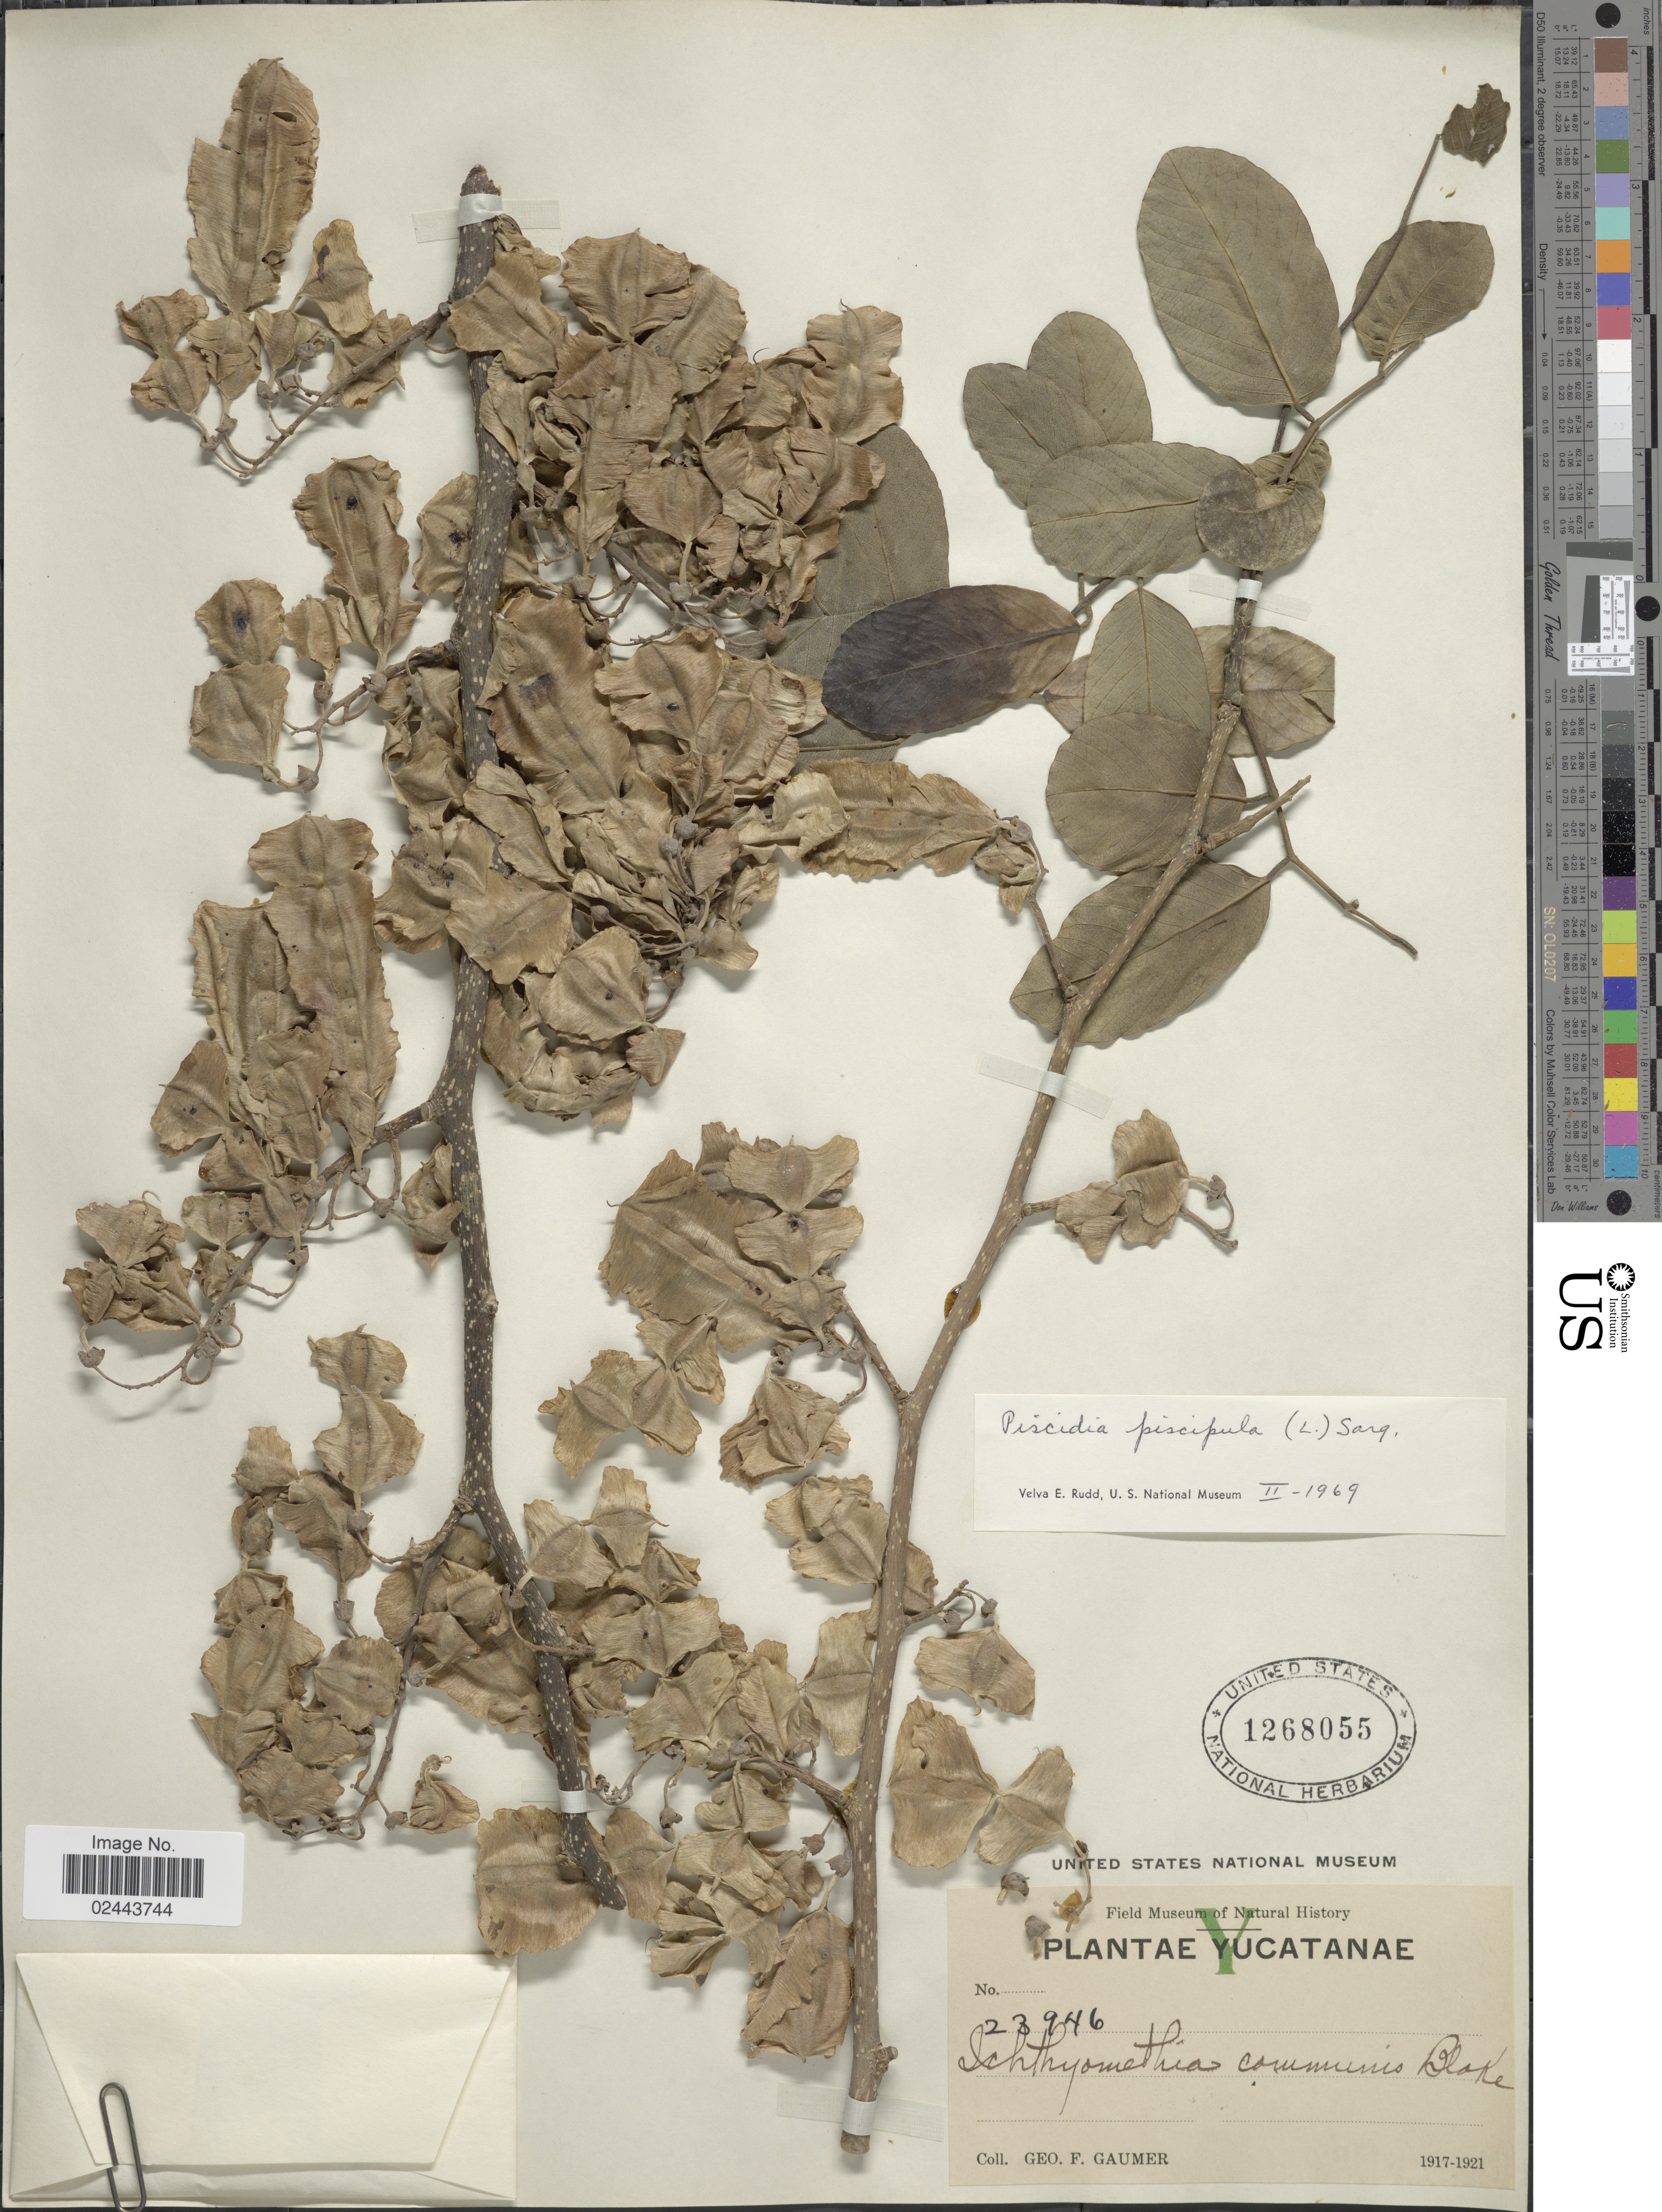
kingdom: Plantae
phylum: Tracheophyta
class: Magnoliopsida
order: Fabales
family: Fabaceae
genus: Piscidia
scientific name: Piscidia piscipula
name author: (L.) Sarg.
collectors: G. F. Gaumer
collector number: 23946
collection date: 1917/1921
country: Mexico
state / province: Yucatán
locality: Yucatanae.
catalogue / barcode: US 1268055